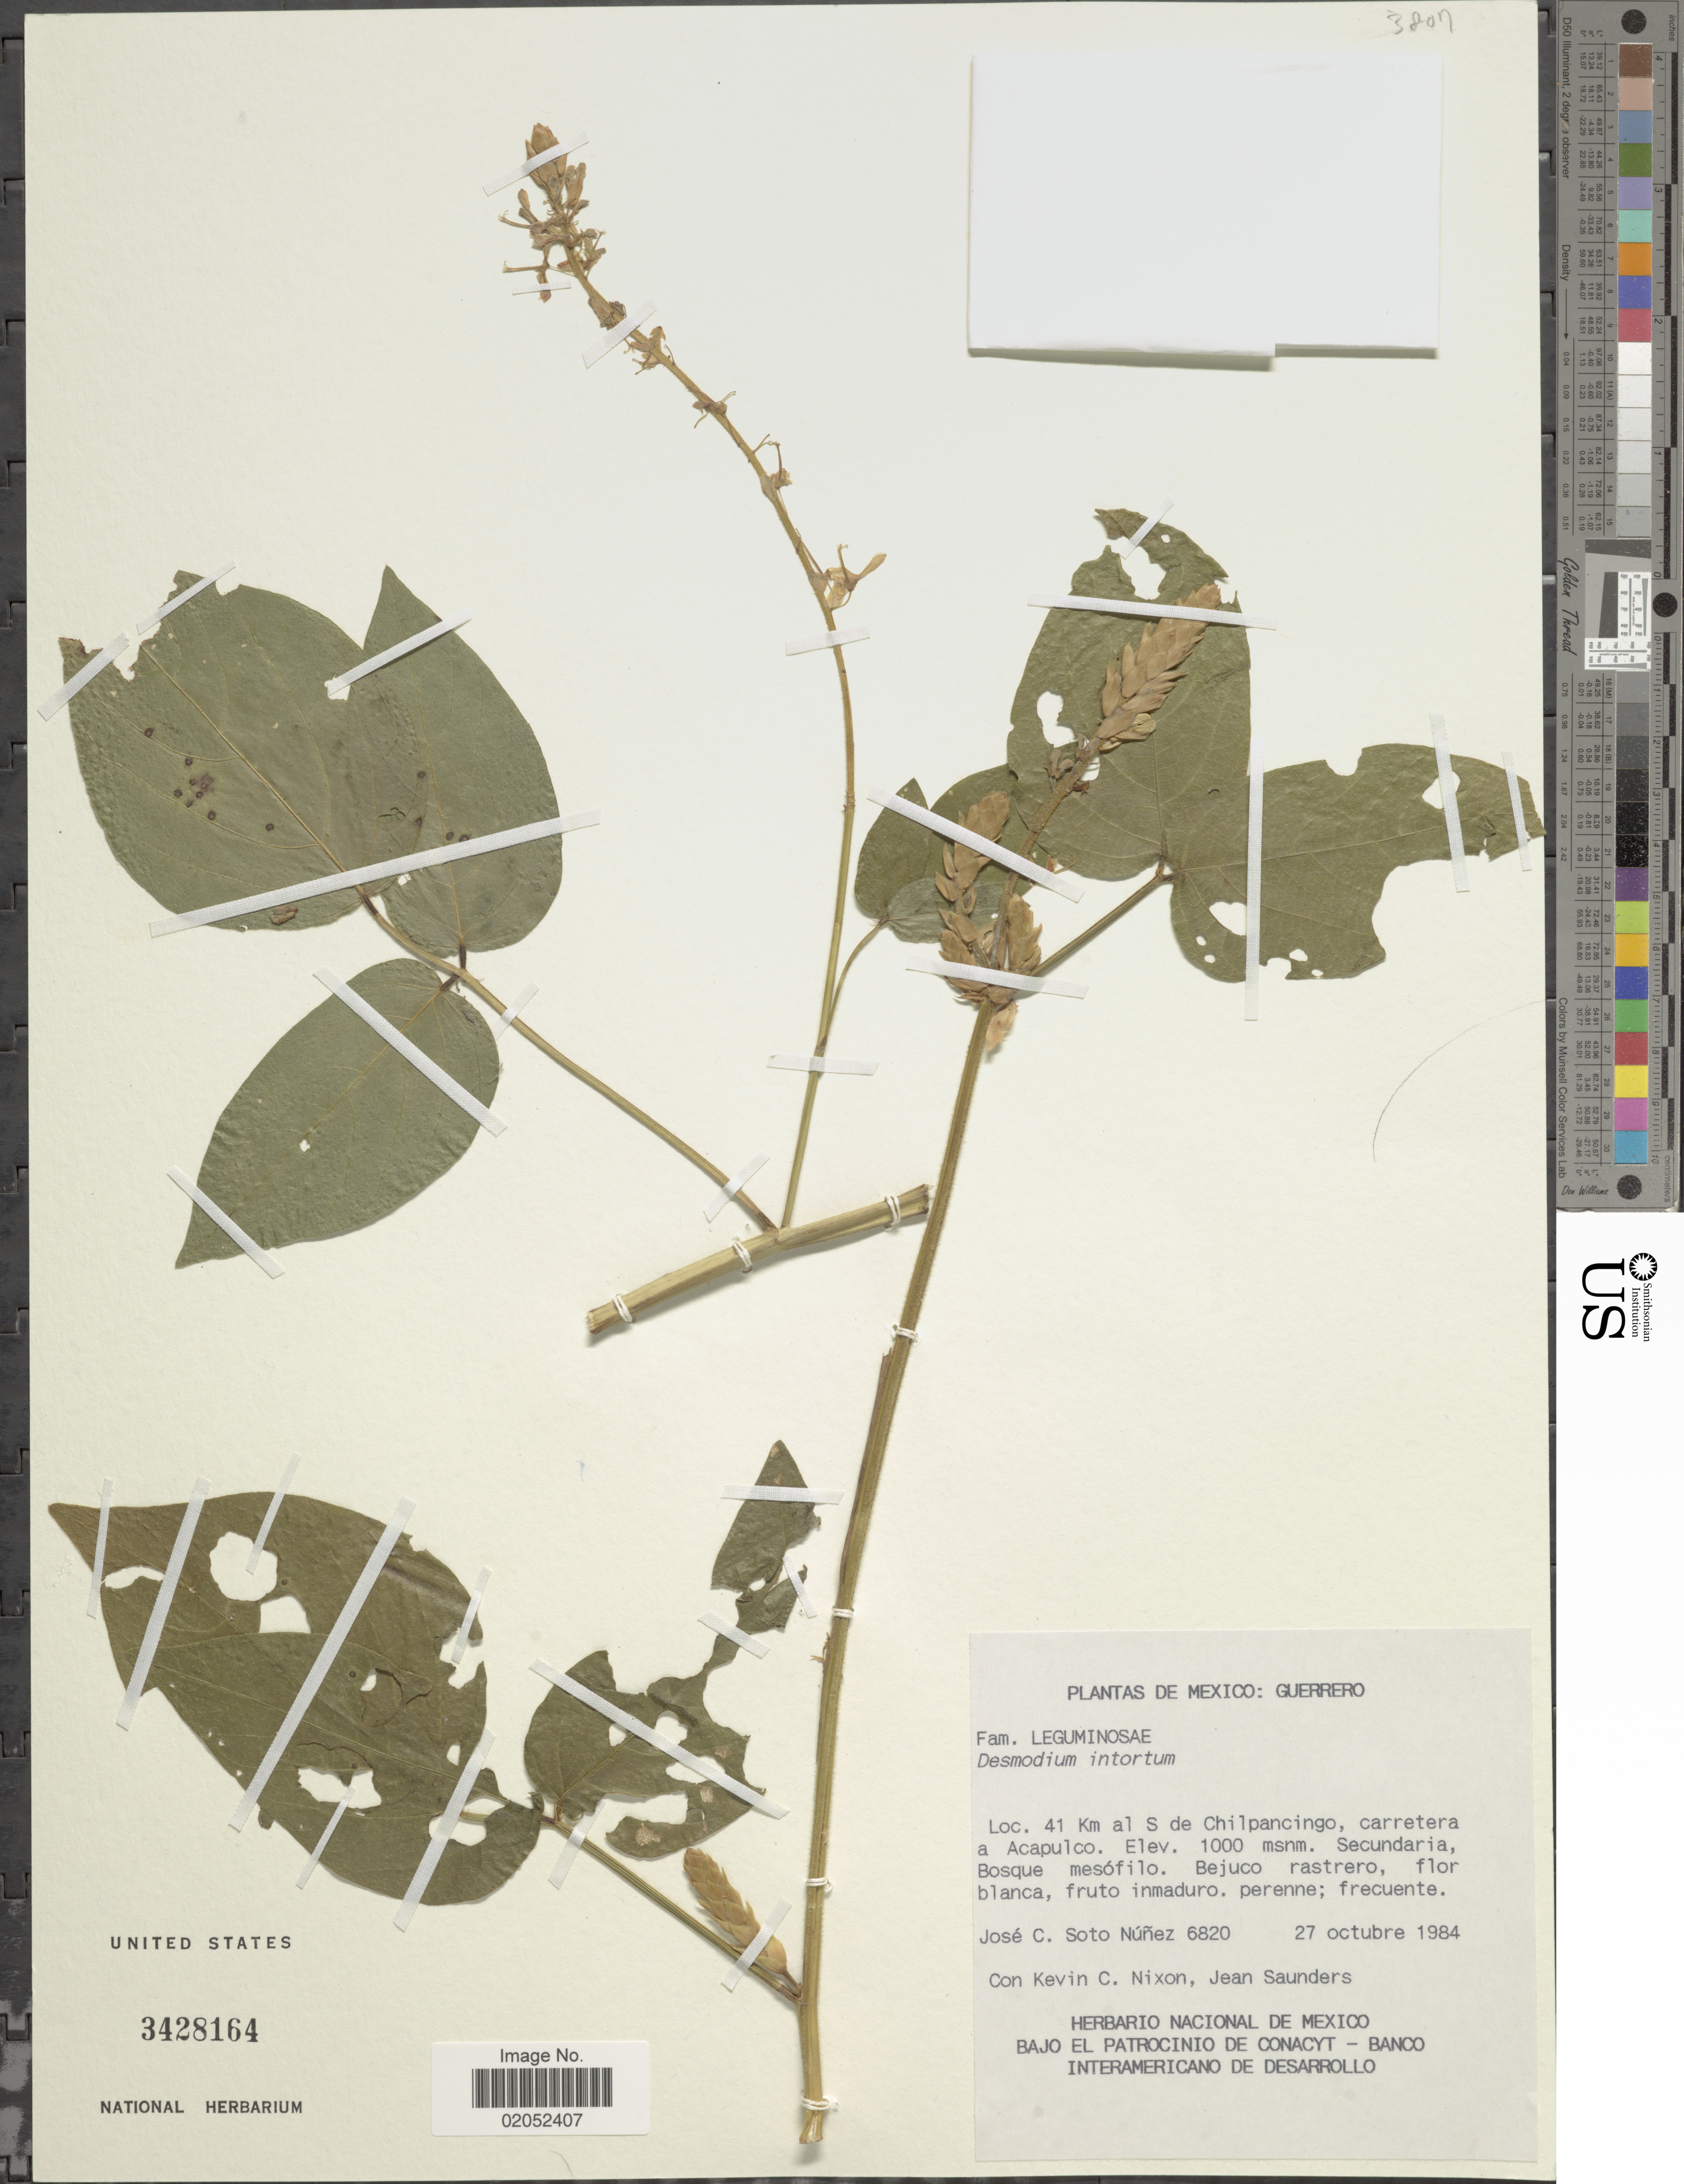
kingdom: Plantae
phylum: Tracheophyta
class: Magnoliopsida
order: Fabales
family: Fabaceae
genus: Desmodium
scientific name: Desmodium intortum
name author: (Mill.) Urb.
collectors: J. Soto, K. Nixon & J. Saunders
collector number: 6820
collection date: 1984-10-27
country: Mexico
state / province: Guerrero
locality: Mexico: Guerrero, 41 Km al S de Chilpancingo, carretera a Acapulco.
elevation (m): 1000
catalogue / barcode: US 3428164